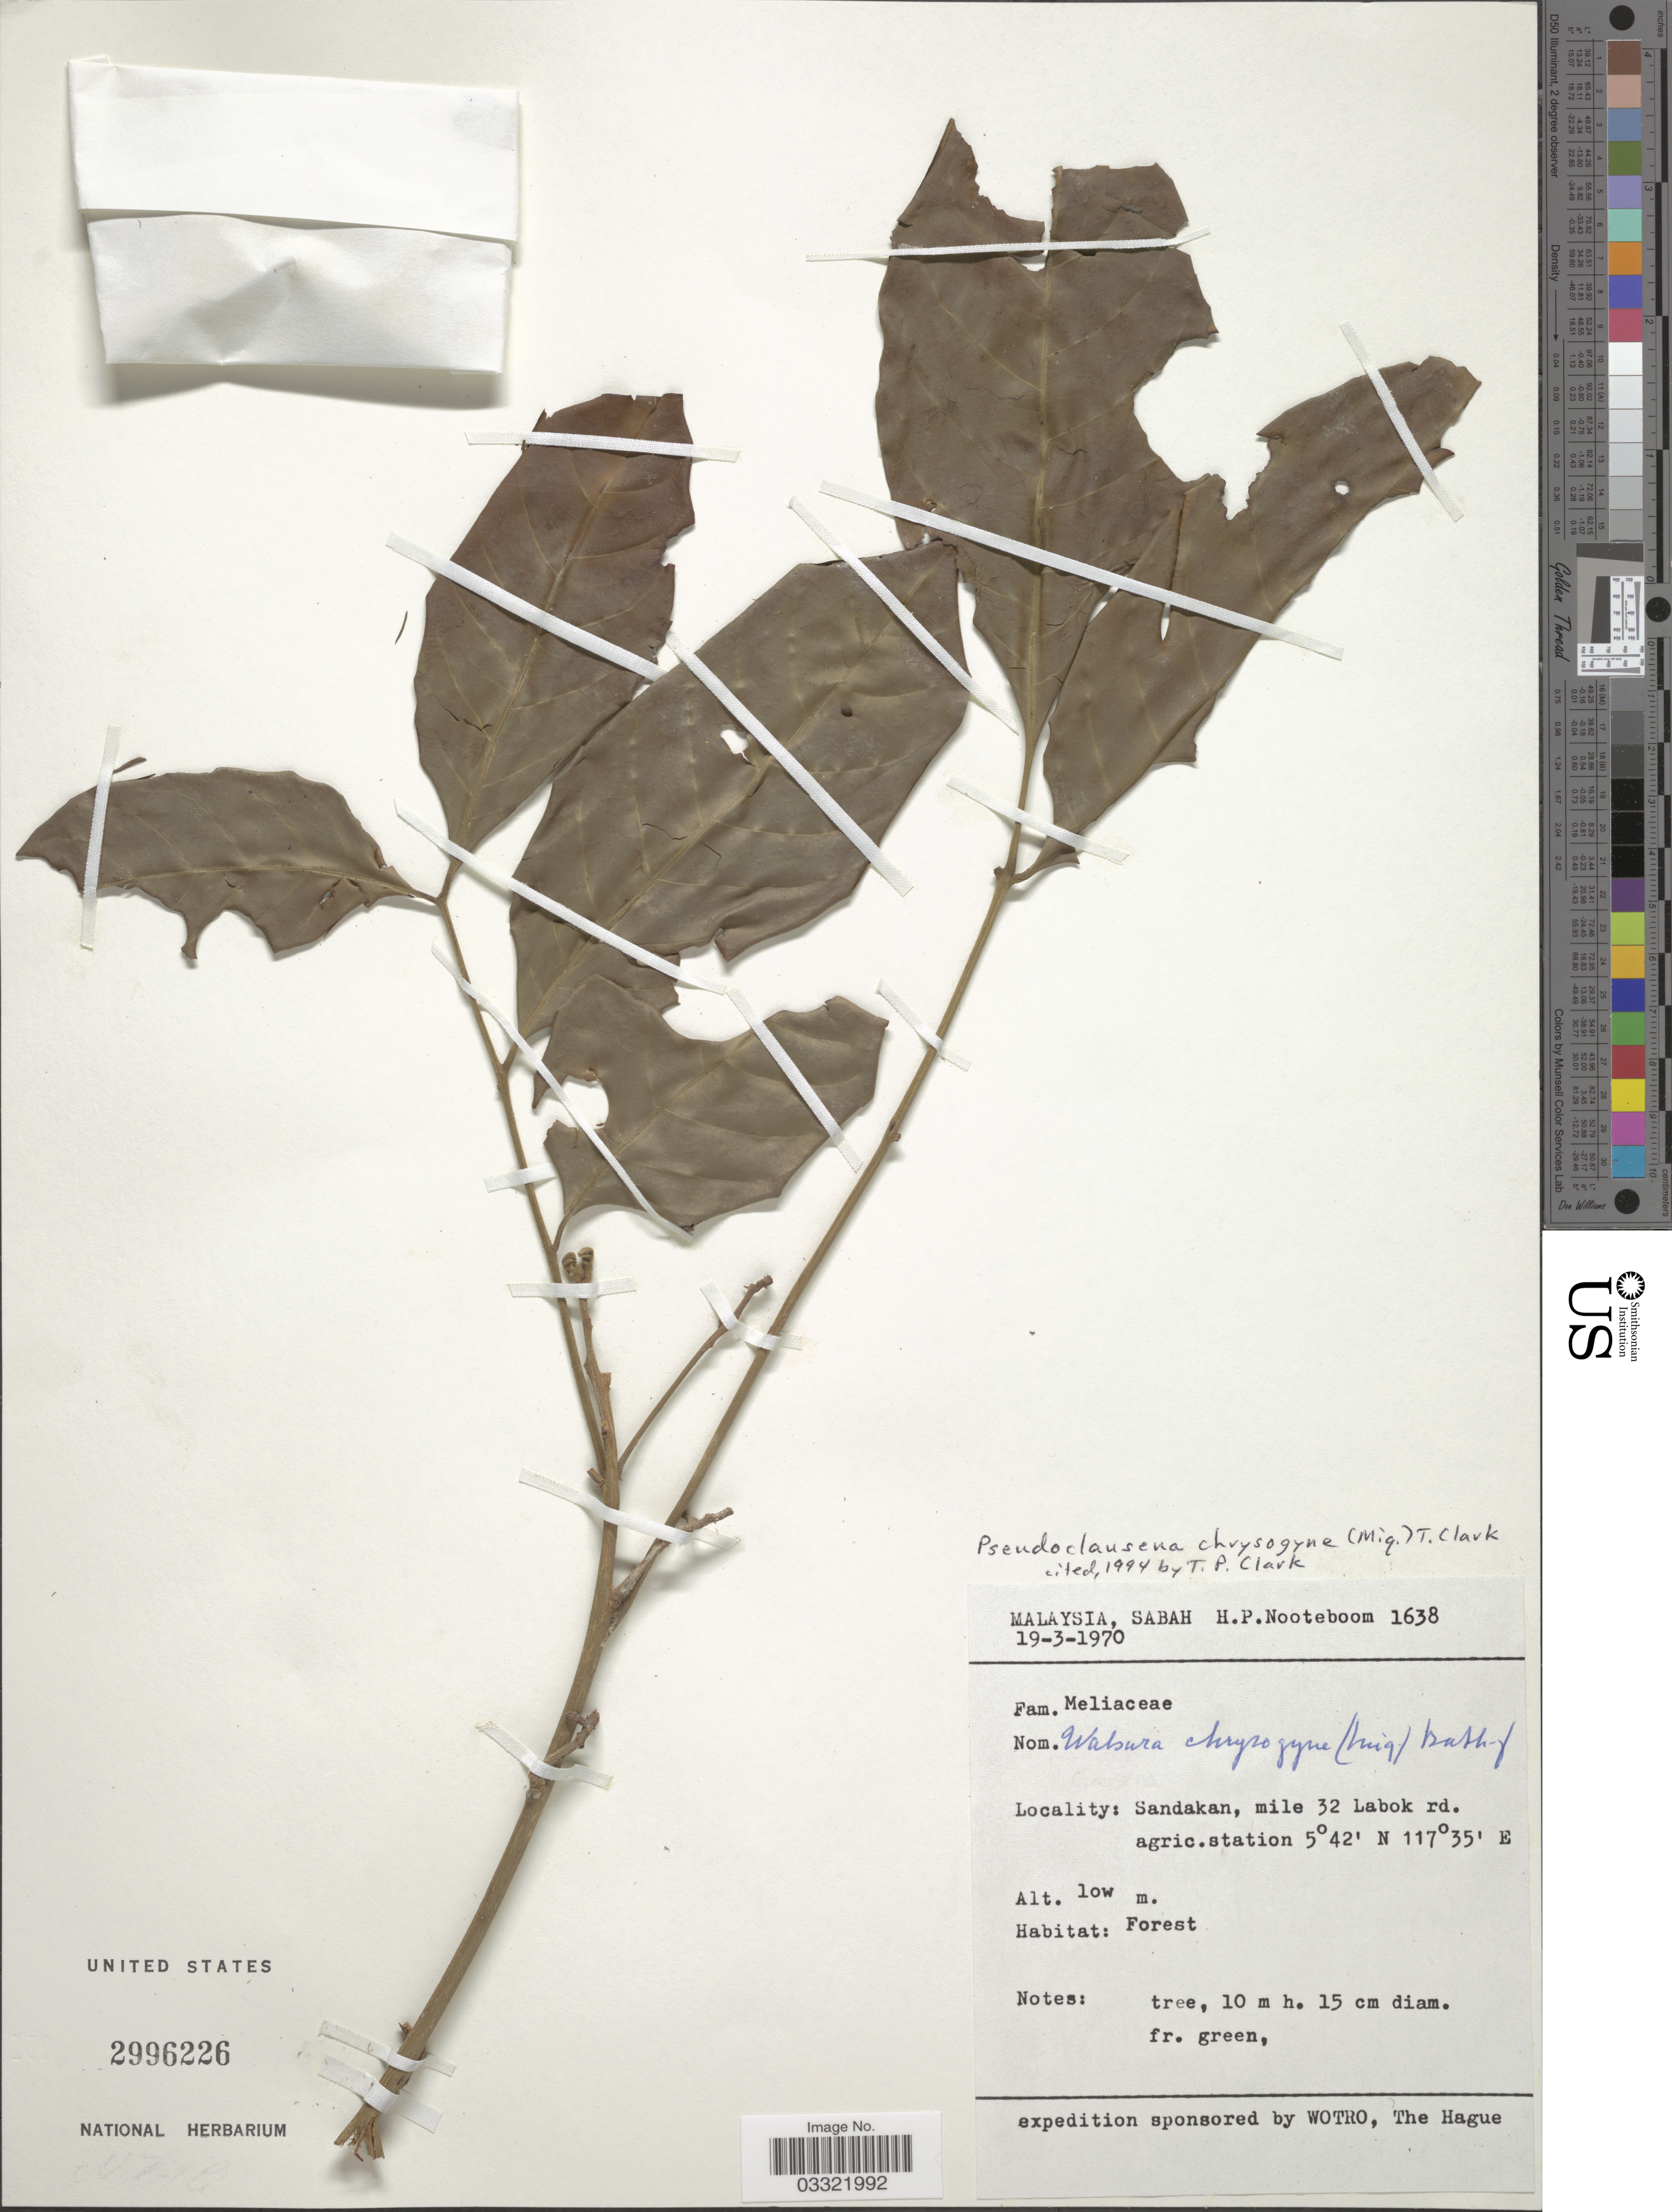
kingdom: Plantae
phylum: Tracheophyta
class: Magnoliopsida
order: Sapindales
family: Meliaceae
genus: Pseudoclausena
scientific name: Pseudoclausena chrysogyne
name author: (Miq.) T.P. Clark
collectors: H. P. Nooteboom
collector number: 1638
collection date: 1970-03-19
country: Malaysia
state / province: Sabah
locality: Sandakan, mile 32 Labok rd. agric. station.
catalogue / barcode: US 2996226